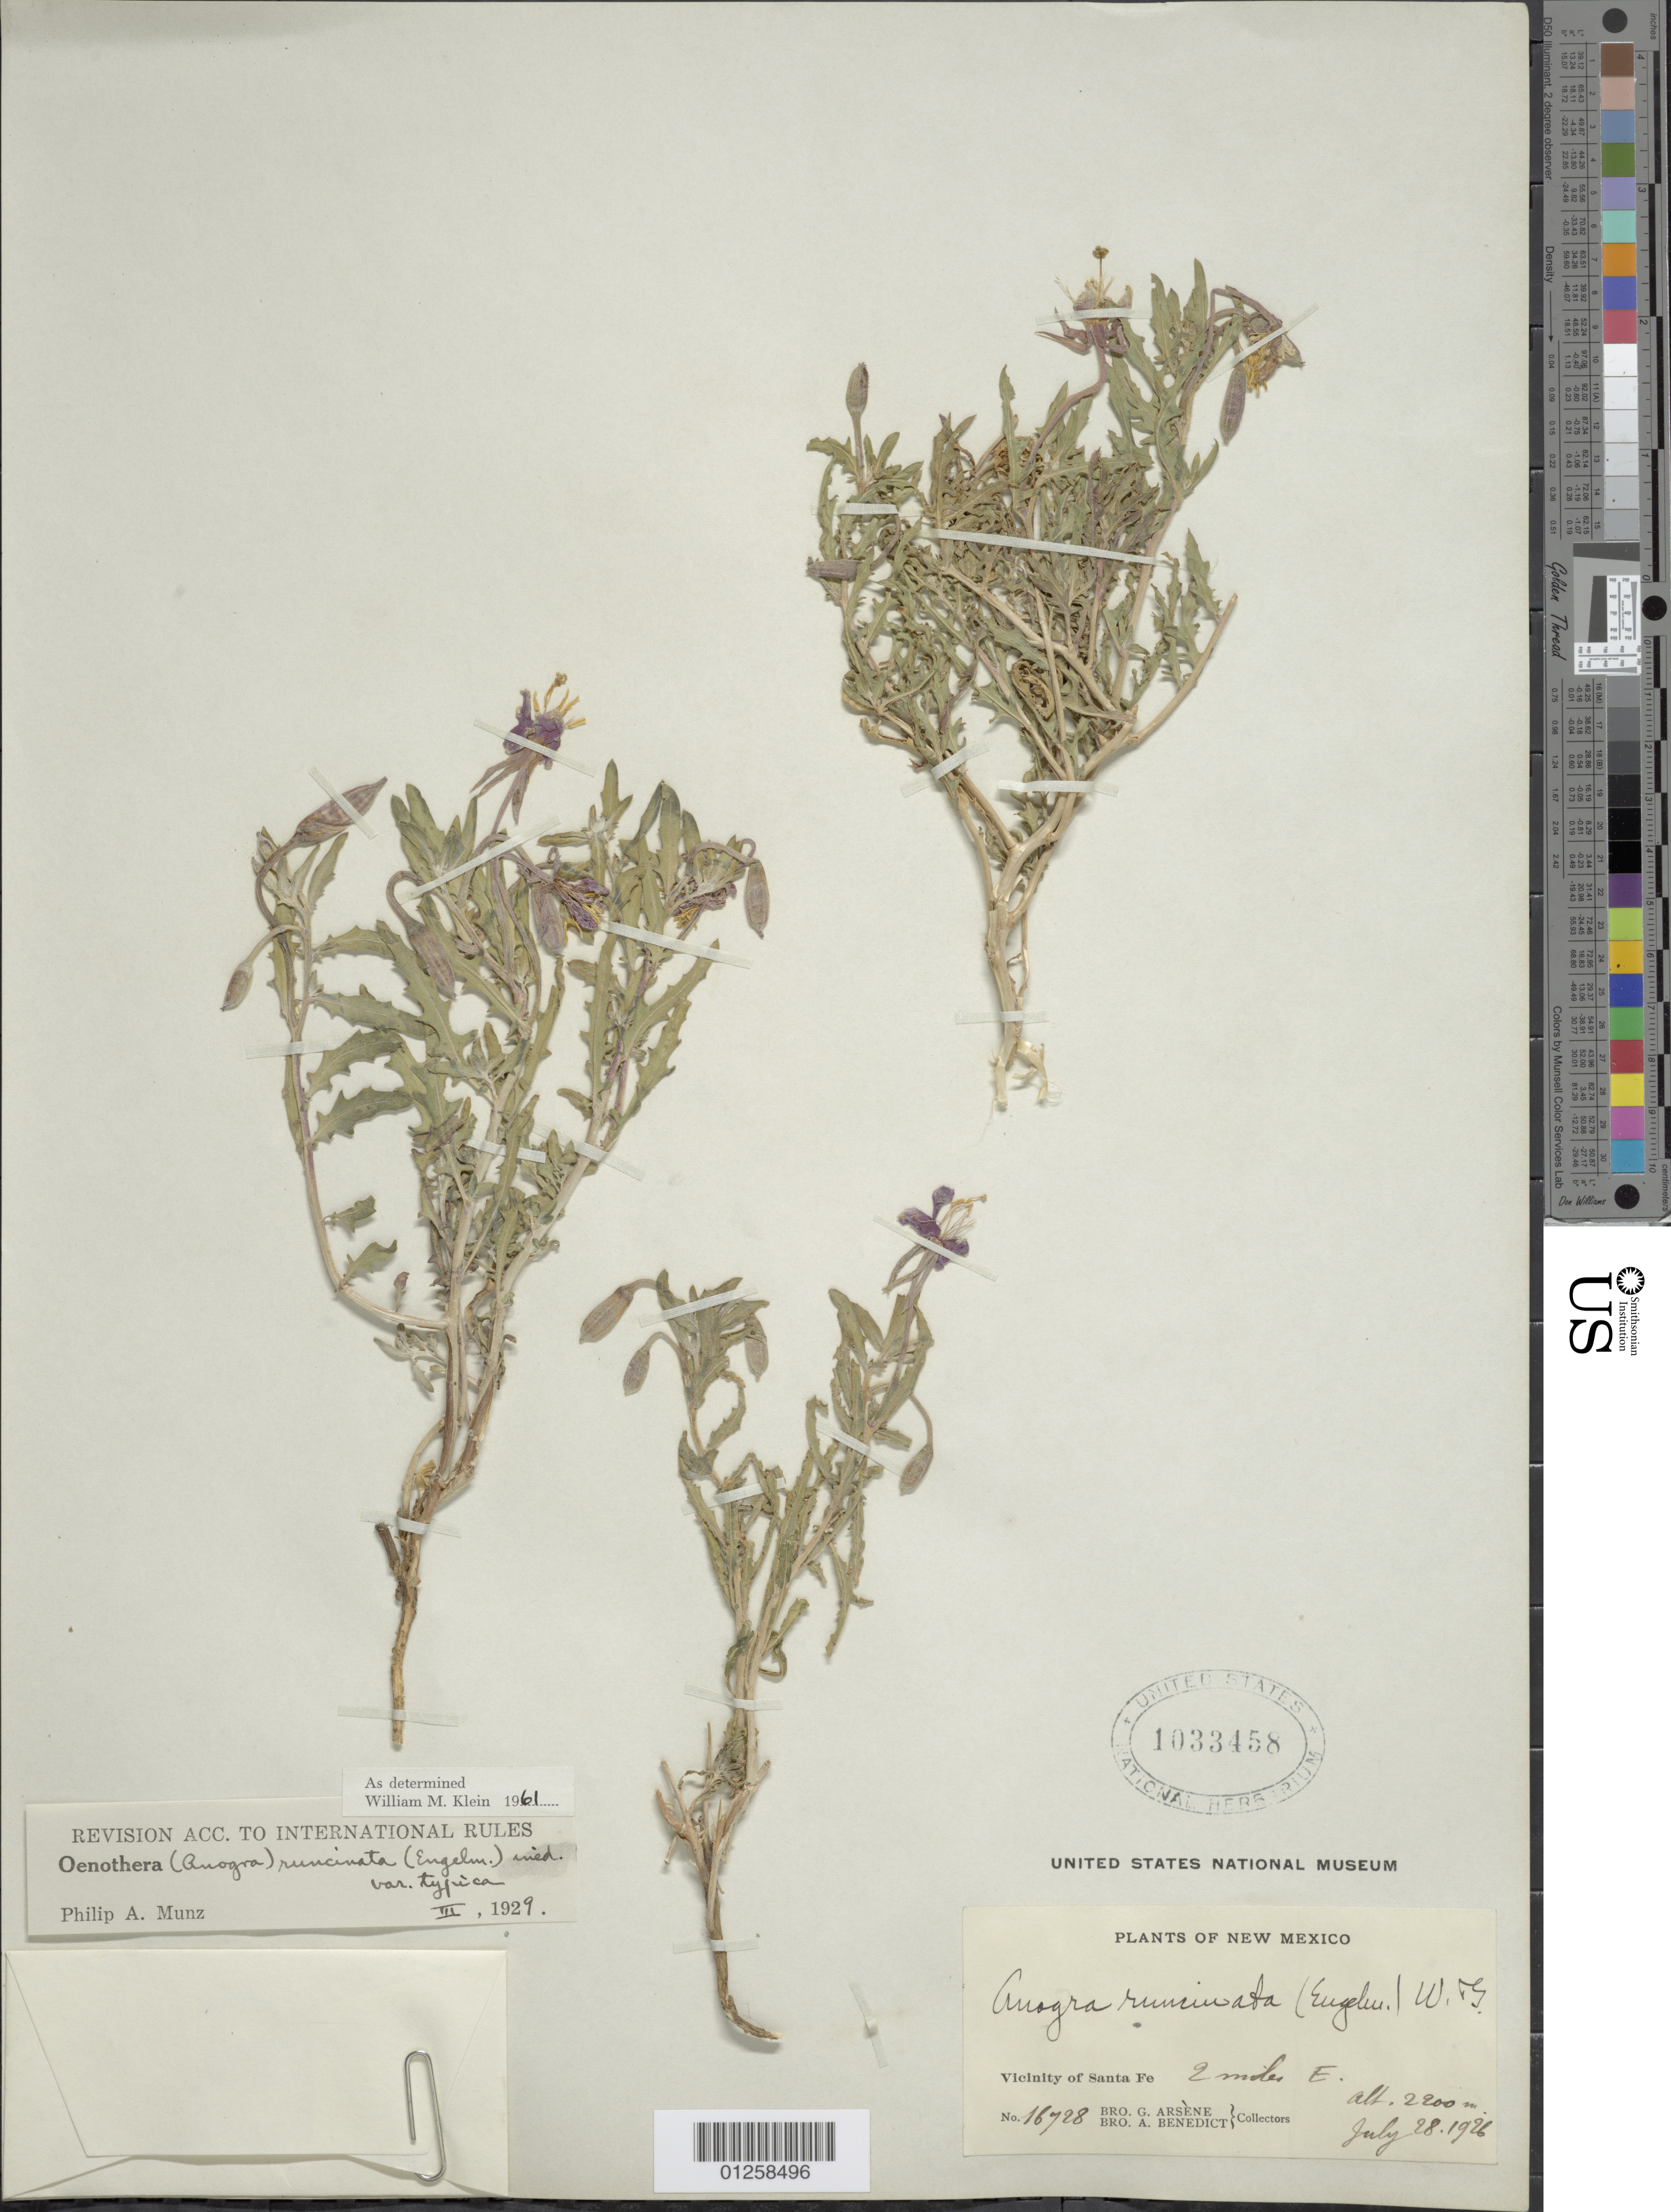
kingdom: Plantae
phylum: Tracheophyta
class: Magnoliopsida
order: Myrtales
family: Onagraceae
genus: Oenothera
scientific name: Oenothera pallida subsp. runcinata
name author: (Engelm.) Munz & W.M. Klein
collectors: Bro. G. Arsène & Bro. Benedict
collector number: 16728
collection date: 1926-07-28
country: United States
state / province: New Mexico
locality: Vicinity of Santa Fe, 2 miles East.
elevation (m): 2200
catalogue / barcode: US 1033484